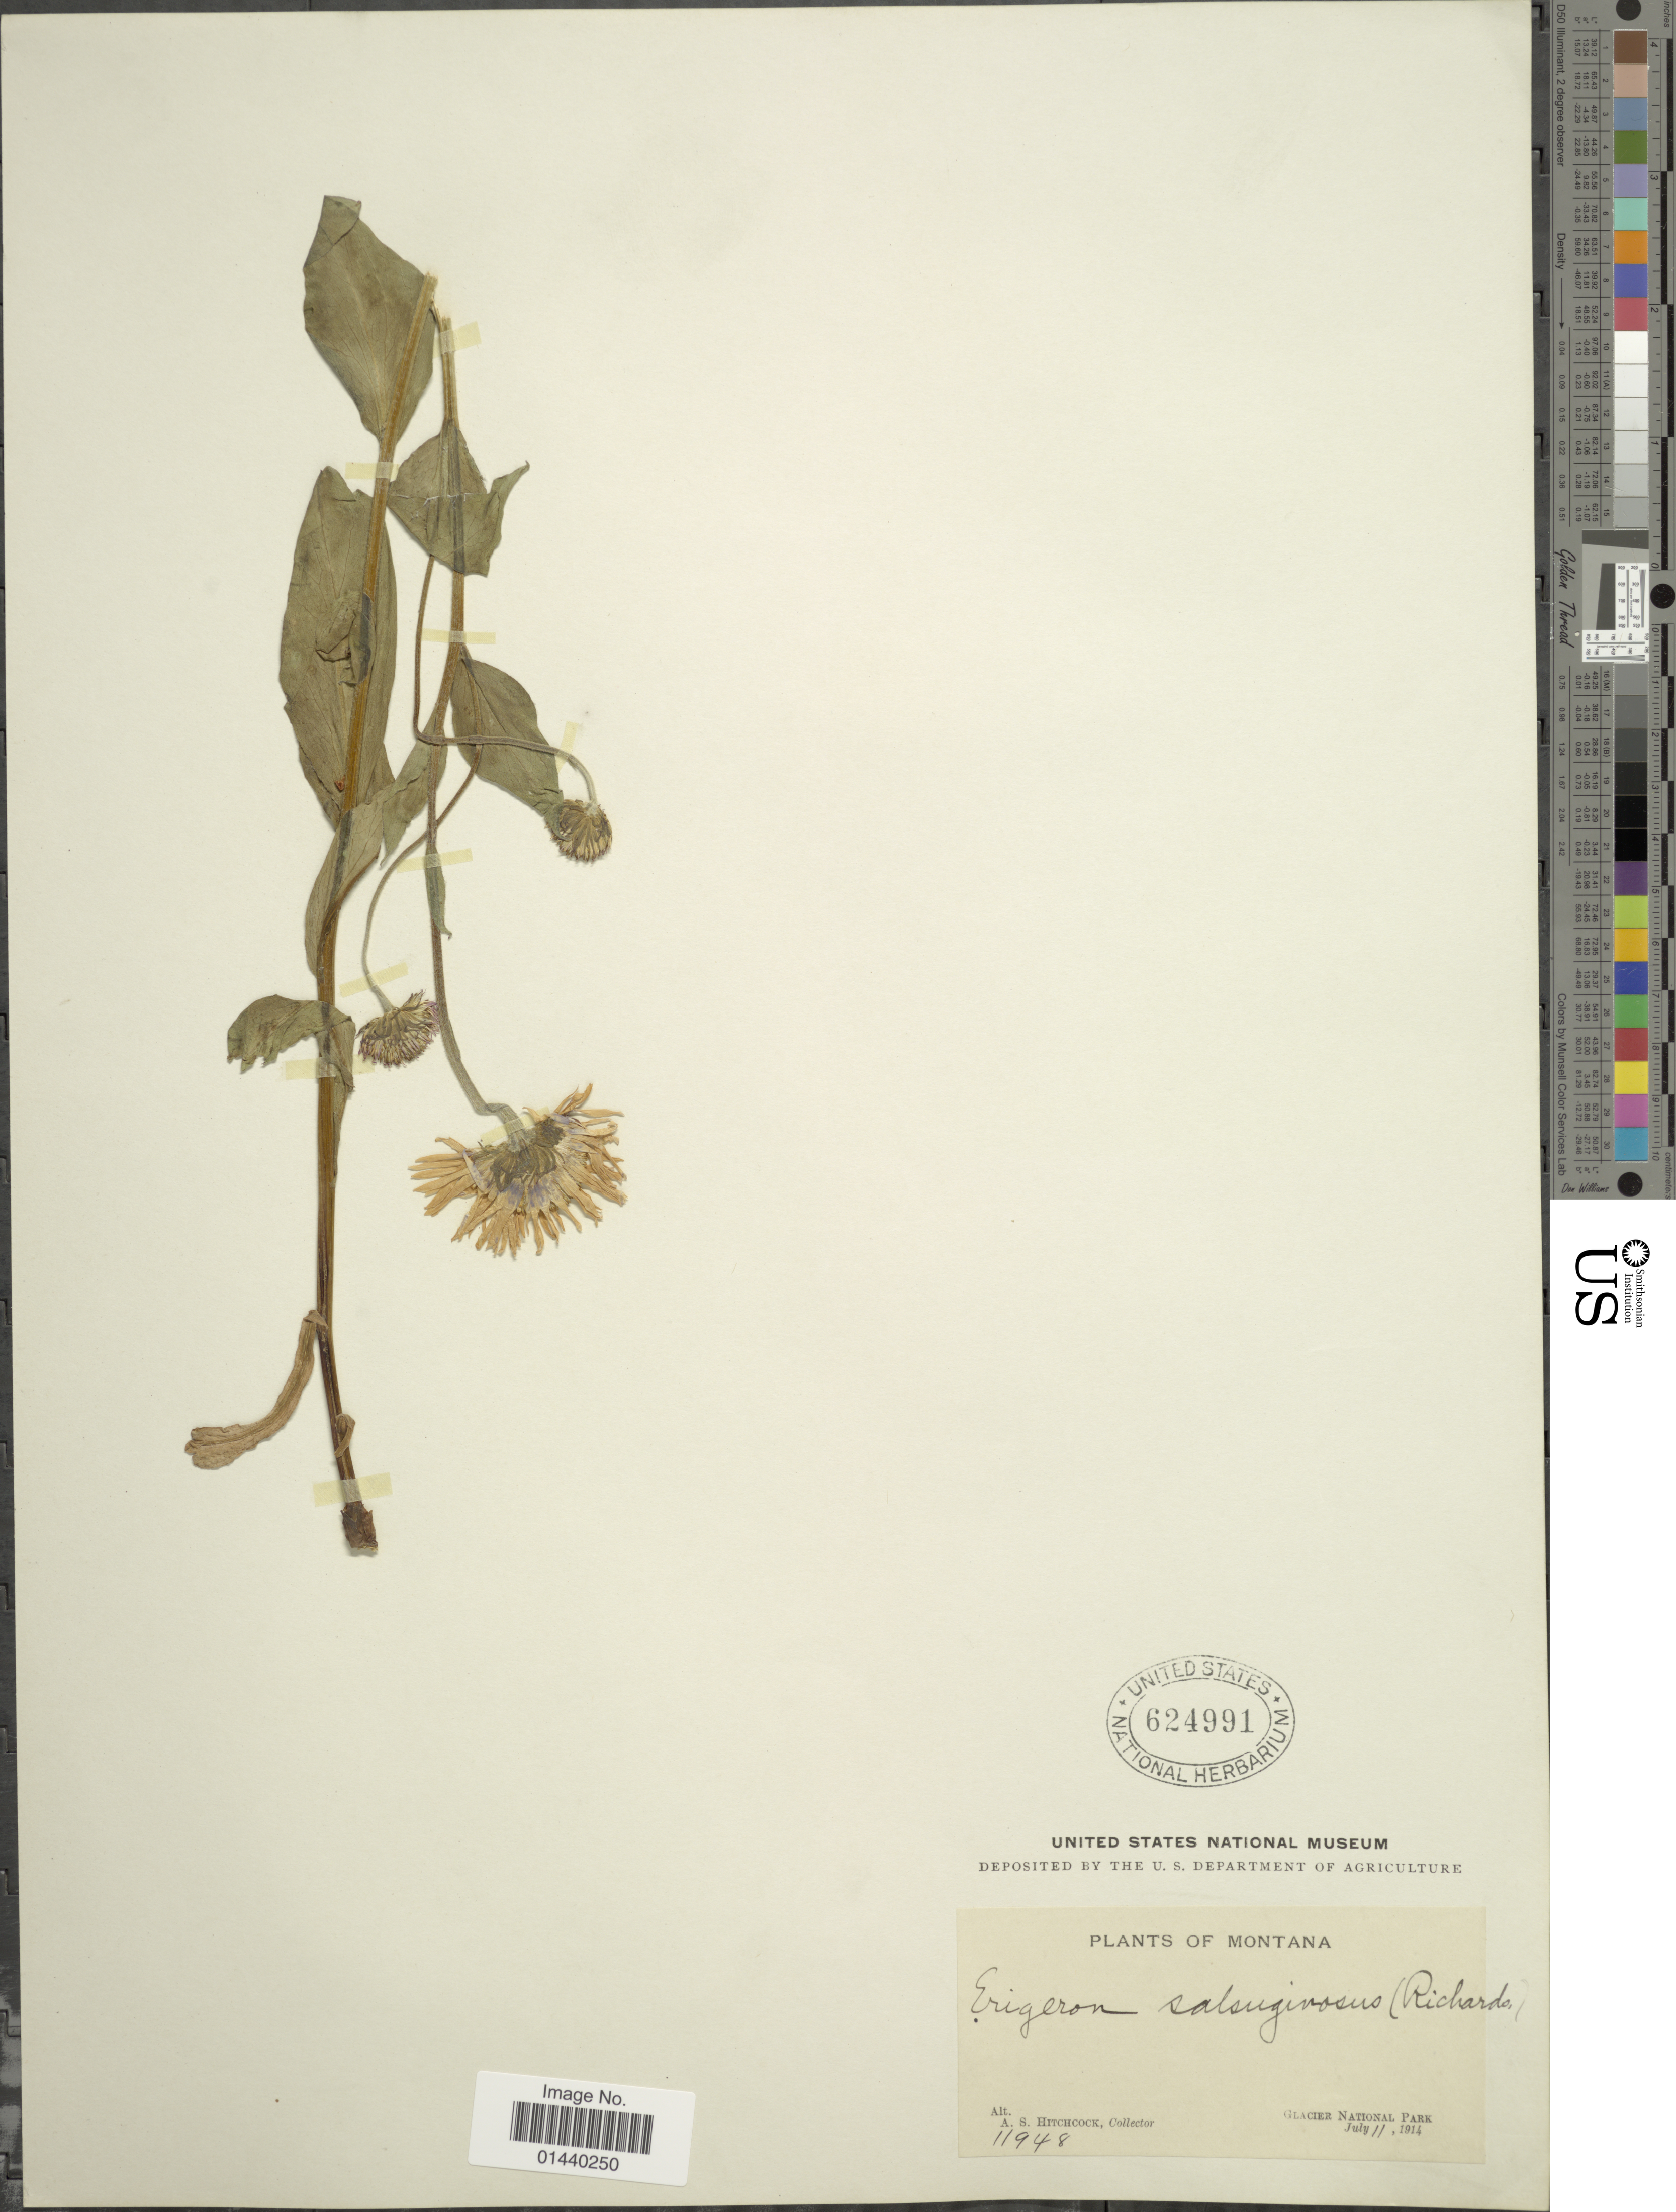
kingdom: Plantae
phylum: Tracheophyta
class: Magnoliopsida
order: Asterales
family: Asteraceae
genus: Erigeron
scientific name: Erigeron salsuginosus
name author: (Richardson ex R. Br.) A. Gray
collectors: A. S. Hitchcock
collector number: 11948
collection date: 1914-07-11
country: United States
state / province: Montana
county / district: Flathead / Glacier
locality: Glacier National Park.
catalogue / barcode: US 624991